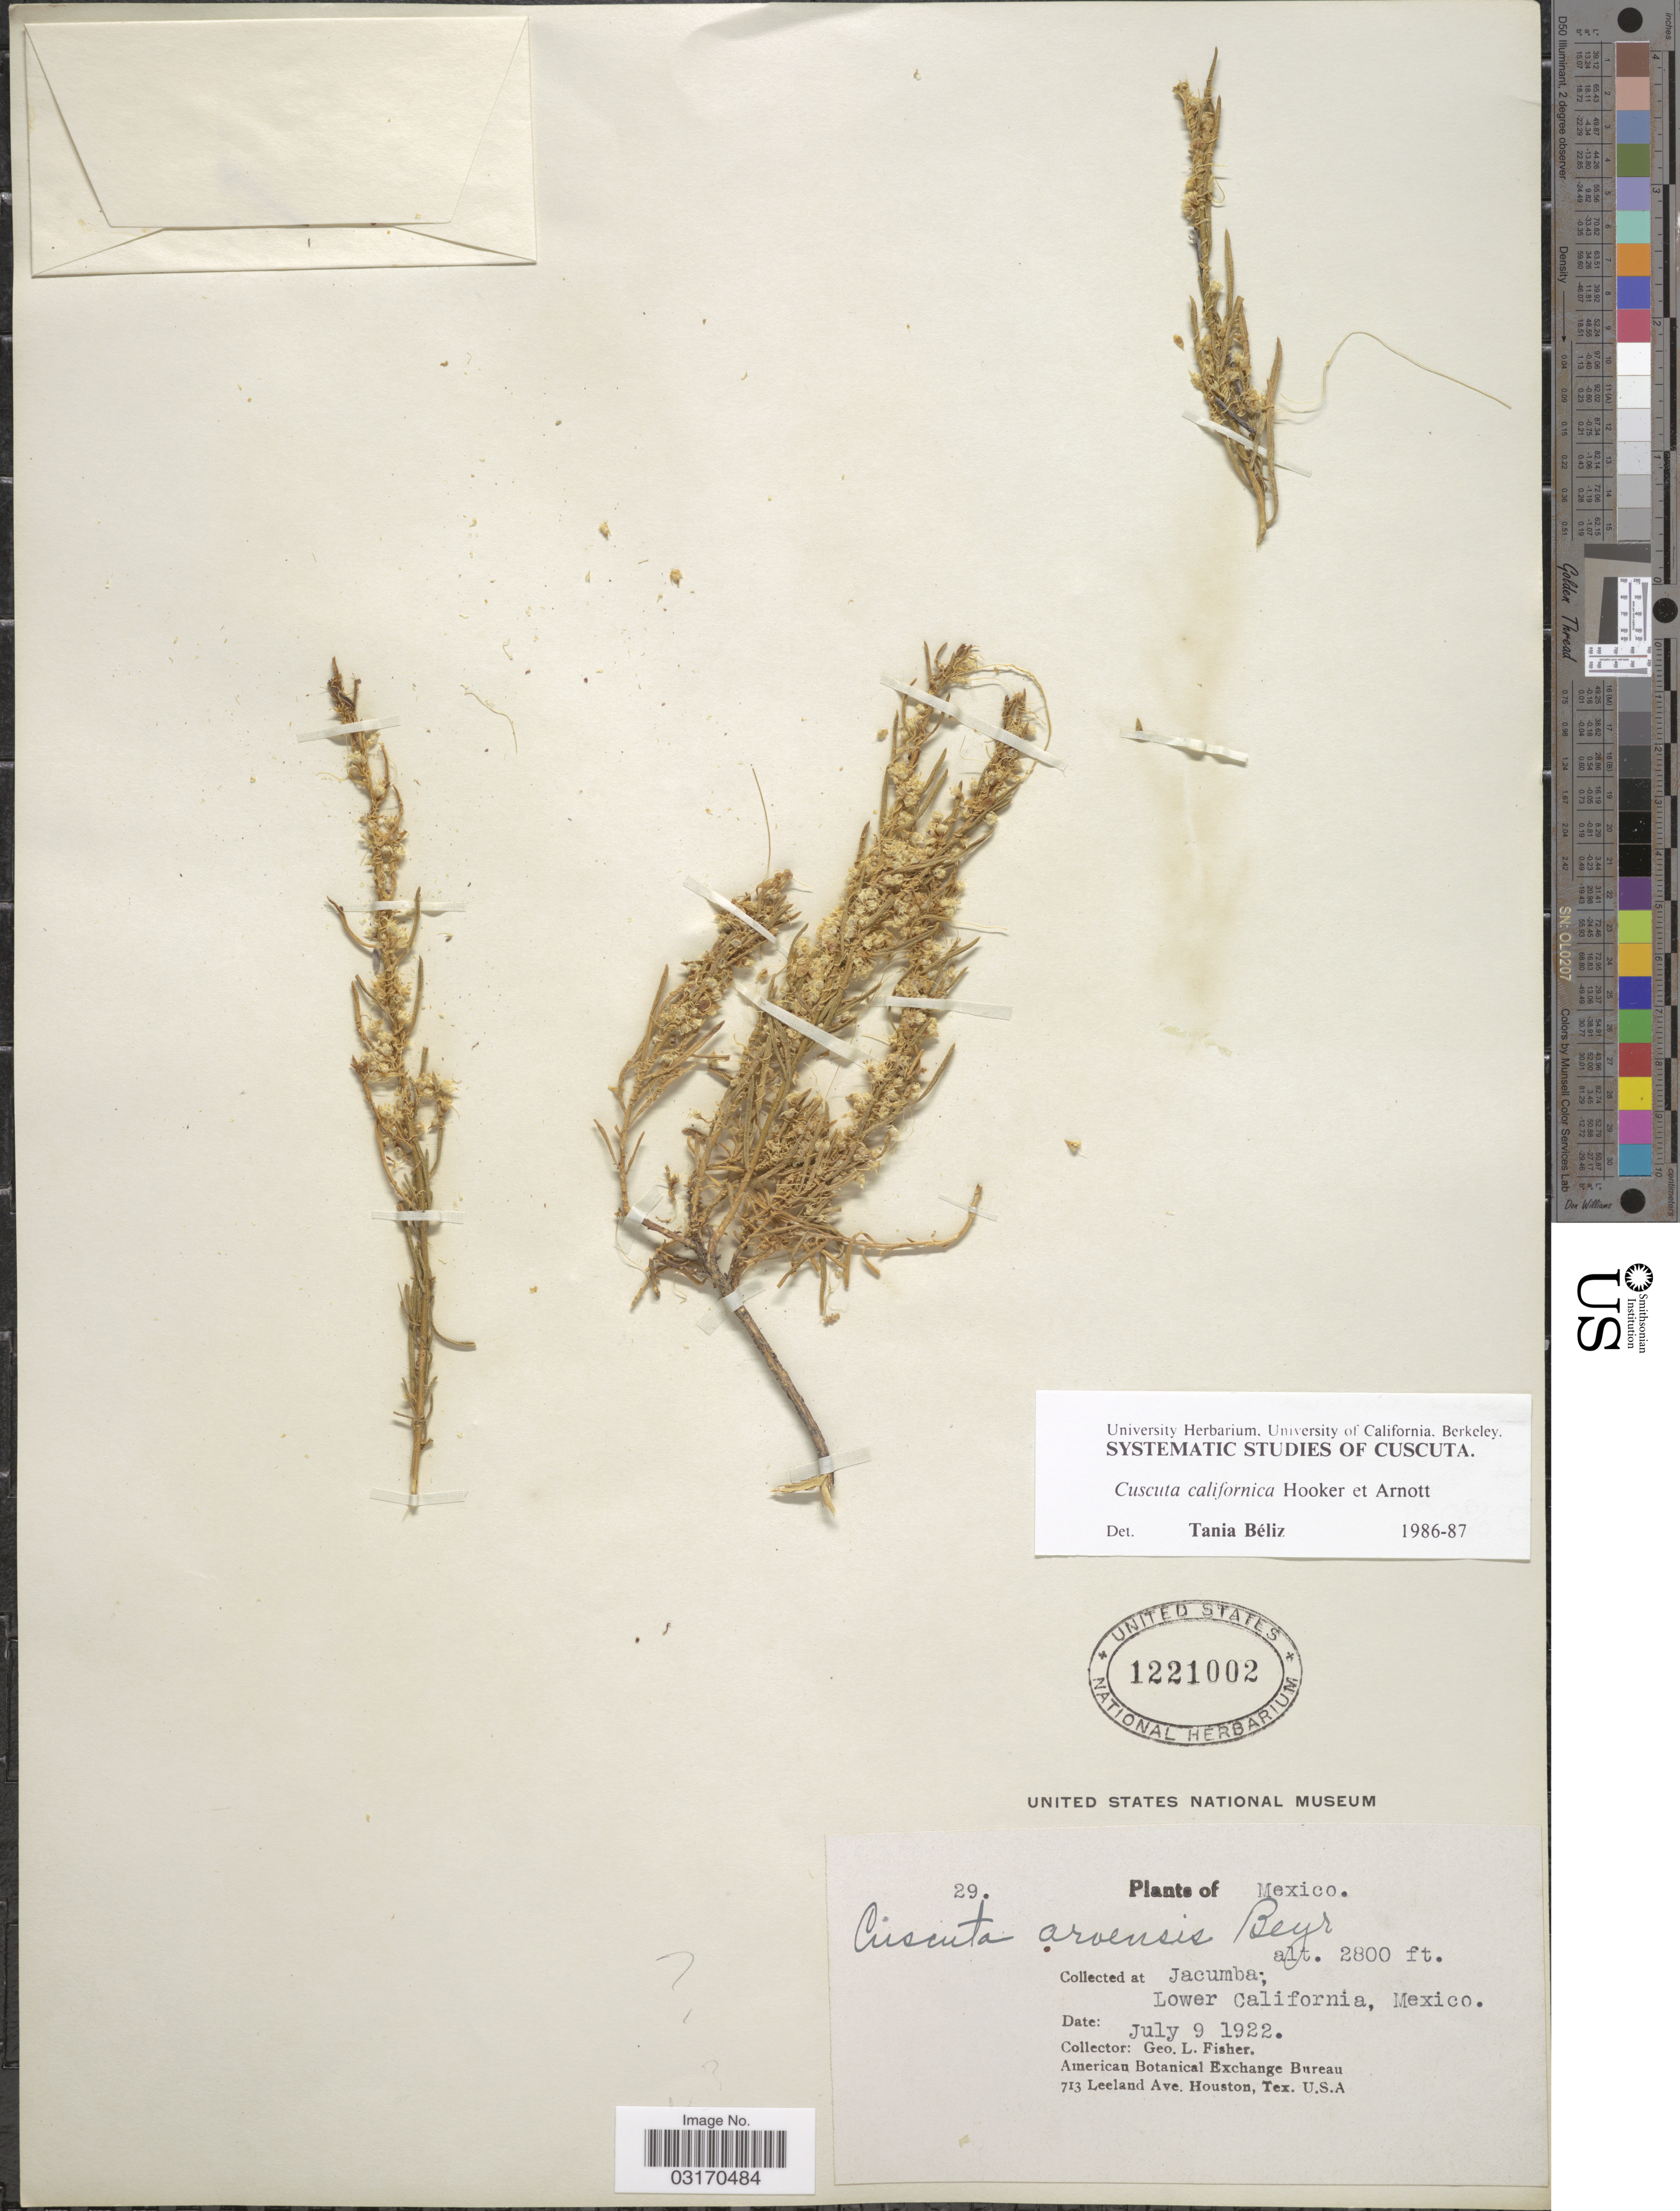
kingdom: Plantae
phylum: Tracheophyta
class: Magnoliopsida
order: Solanales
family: Convolvulaceae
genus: Cuscuta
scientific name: Cuscuta californica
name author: Hook. & Arn.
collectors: G. L. Fisher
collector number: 29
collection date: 1922-07-09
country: Mexico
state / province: Baja California Norte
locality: Jacumba, Lower California.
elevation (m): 853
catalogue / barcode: US 1221002